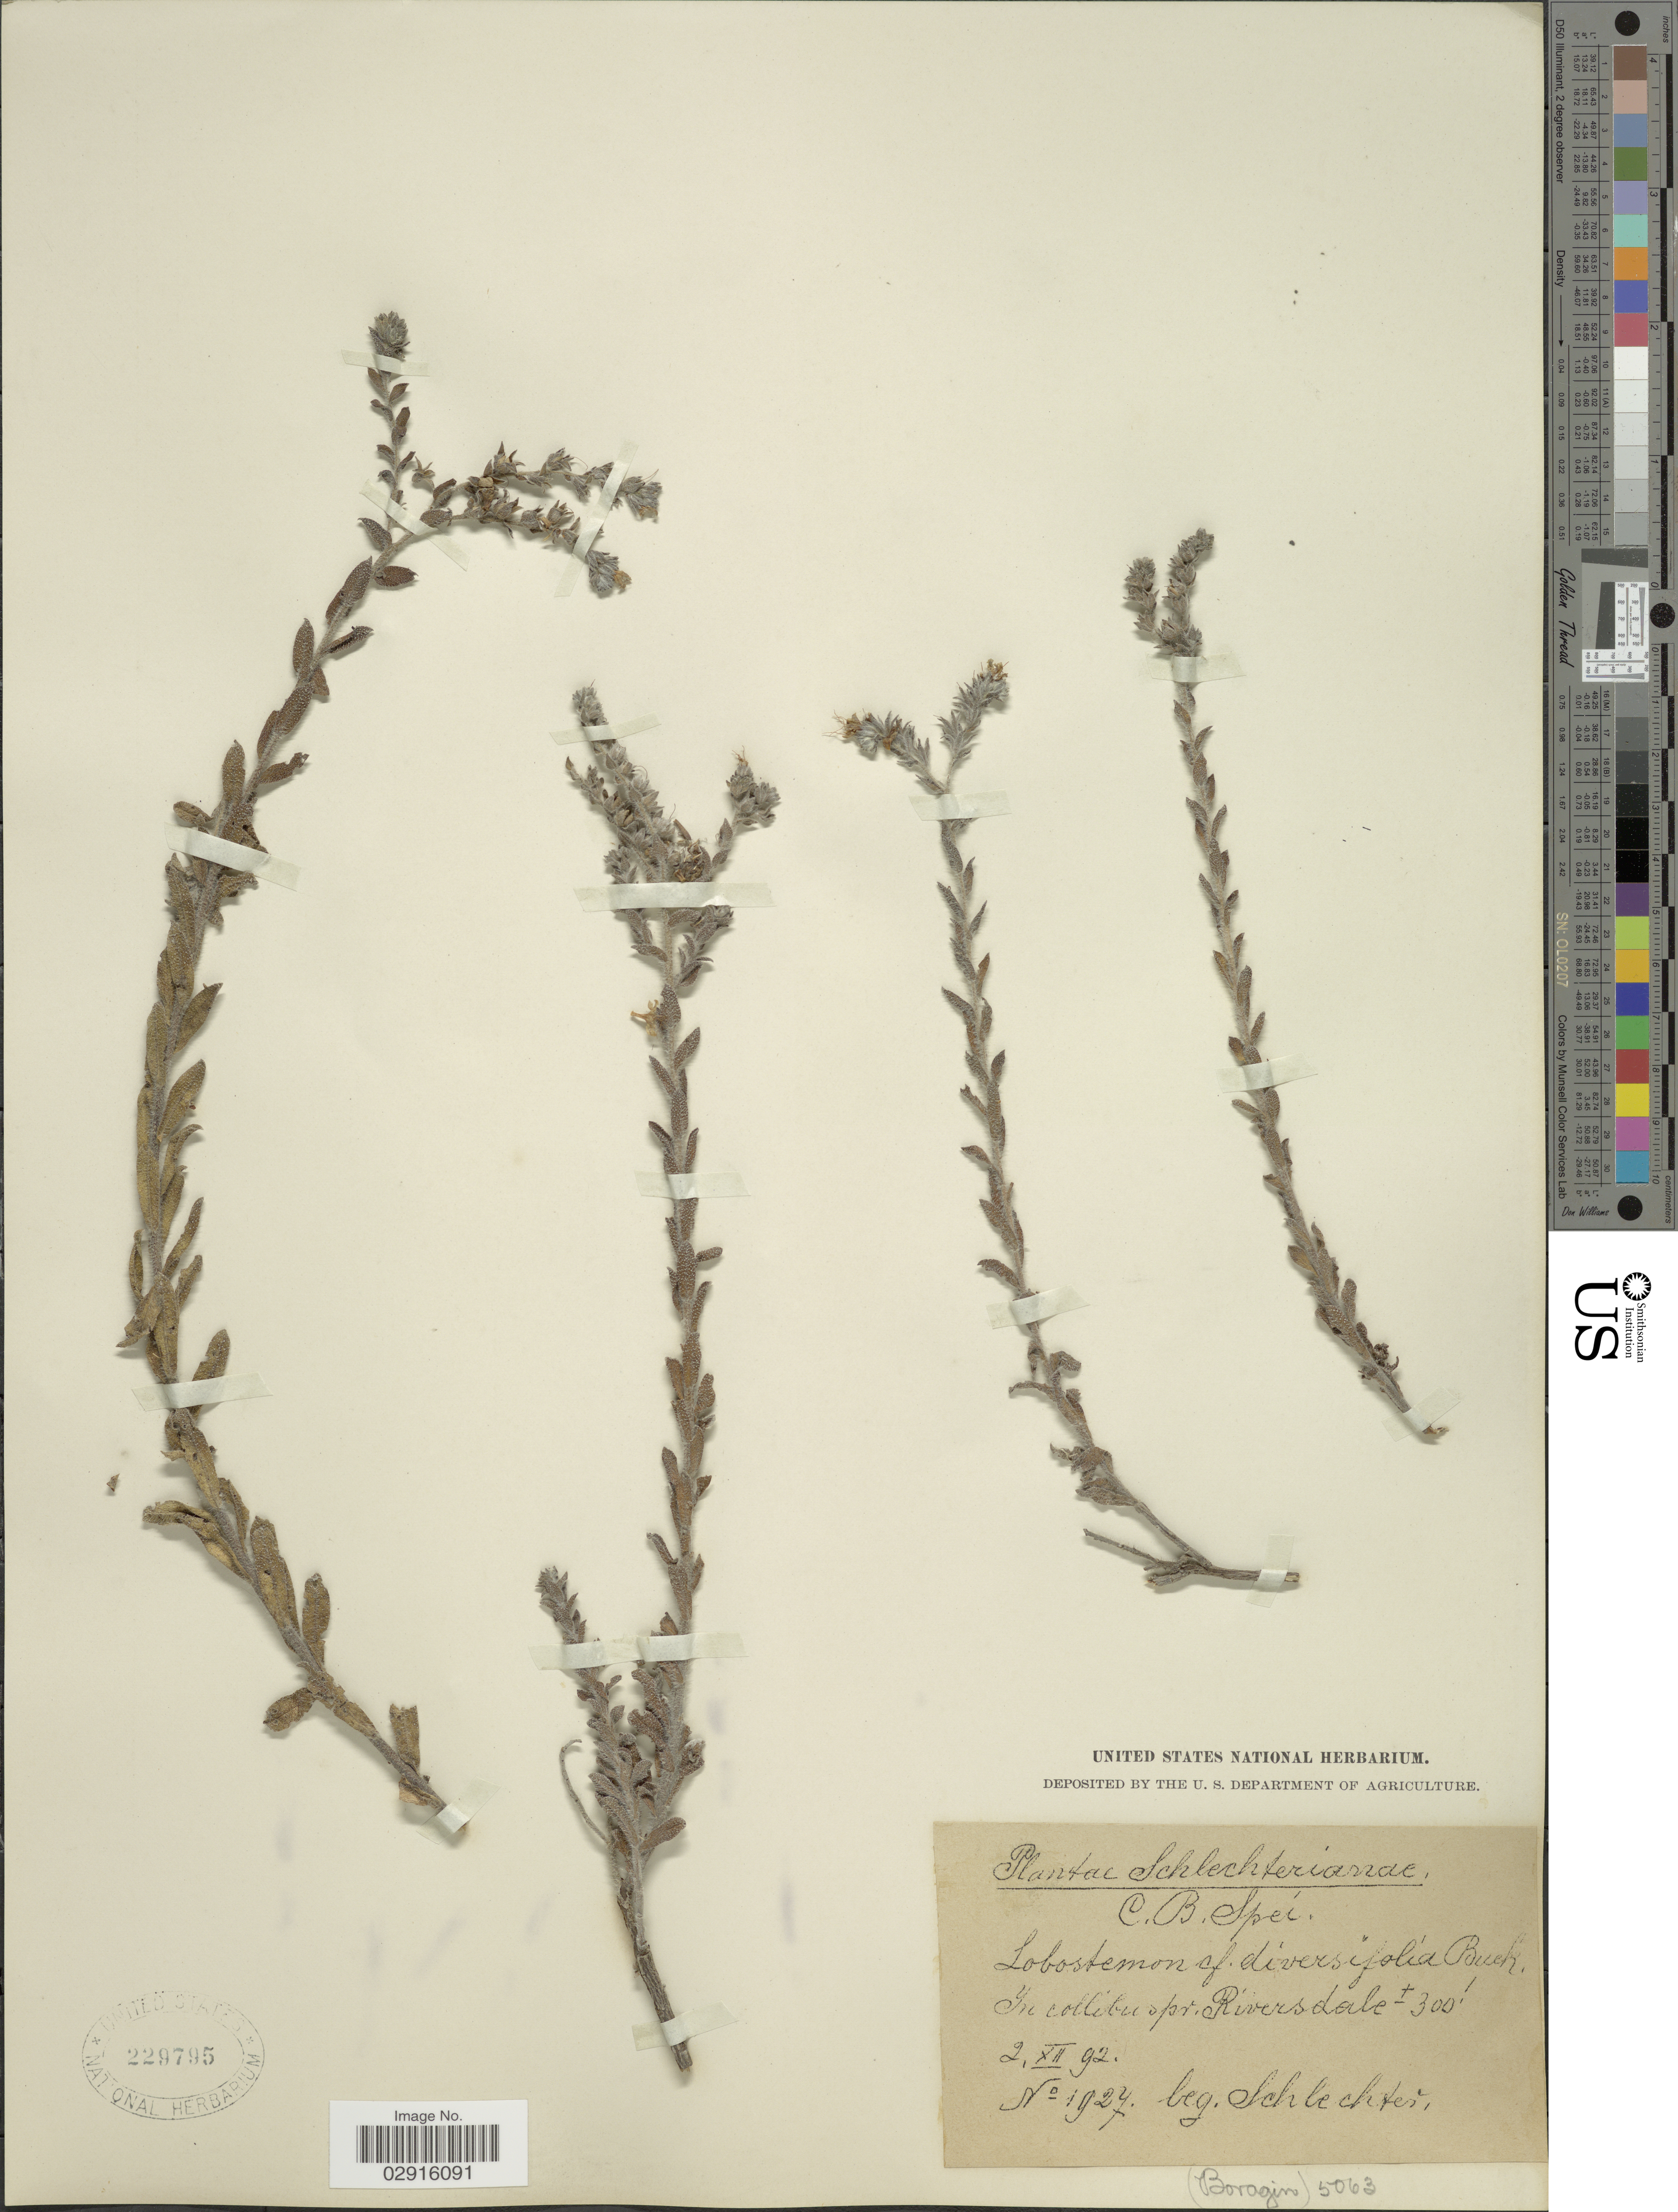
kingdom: Plantae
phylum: Tracheophyta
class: Magnoliopsida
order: Boraginales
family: Boraginaceae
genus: Lobostemon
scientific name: Lobostemon diversifolius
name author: H. Buek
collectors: Schlechter, --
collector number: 1927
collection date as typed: Transcribed d/m/y: 2/12/92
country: South Africa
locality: C.B.Spei. In collibus pr. Riversdale.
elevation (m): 91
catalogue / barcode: US 229795